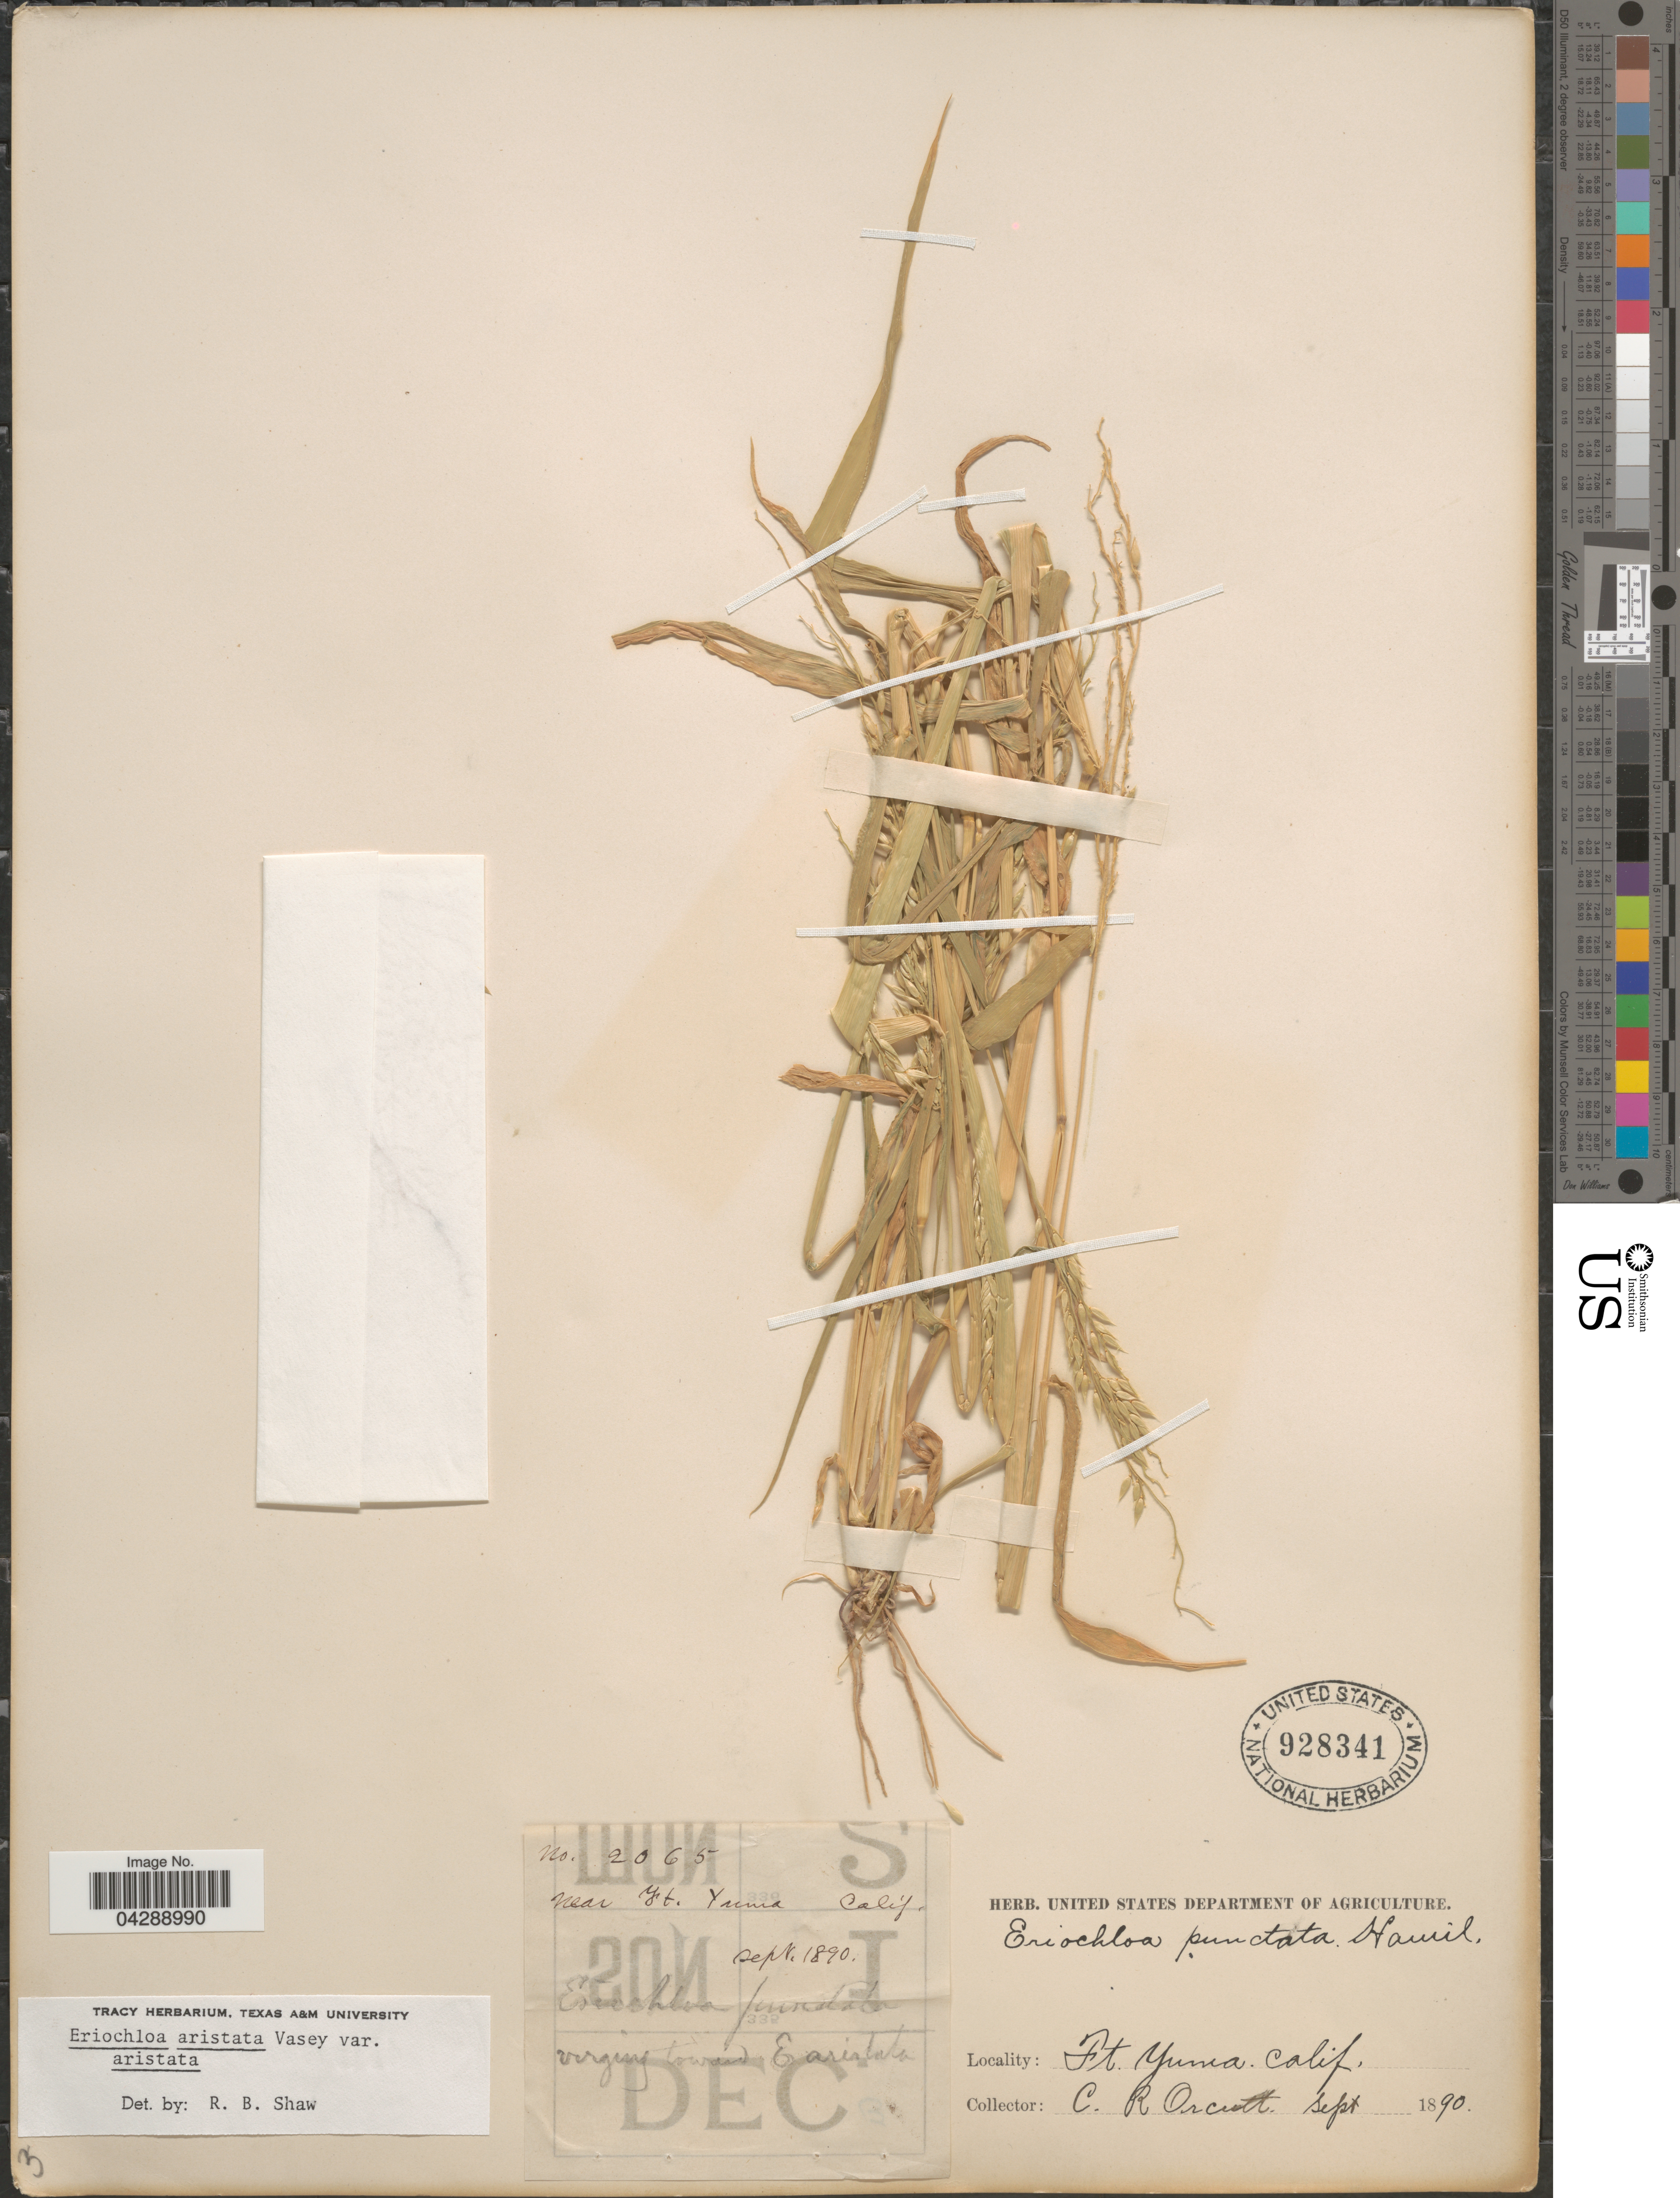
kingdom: Plantae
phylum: Tracheophyta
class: Liliopsida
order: Poales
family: Poaceae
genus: Eriochloa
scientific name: Eriochloa aristata var. aristata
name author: Vasey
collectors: C. R. Orcutt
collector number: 2065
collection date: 1890-09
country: United States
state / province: California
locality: Near Ft. Yuma.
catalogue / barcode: US 928341